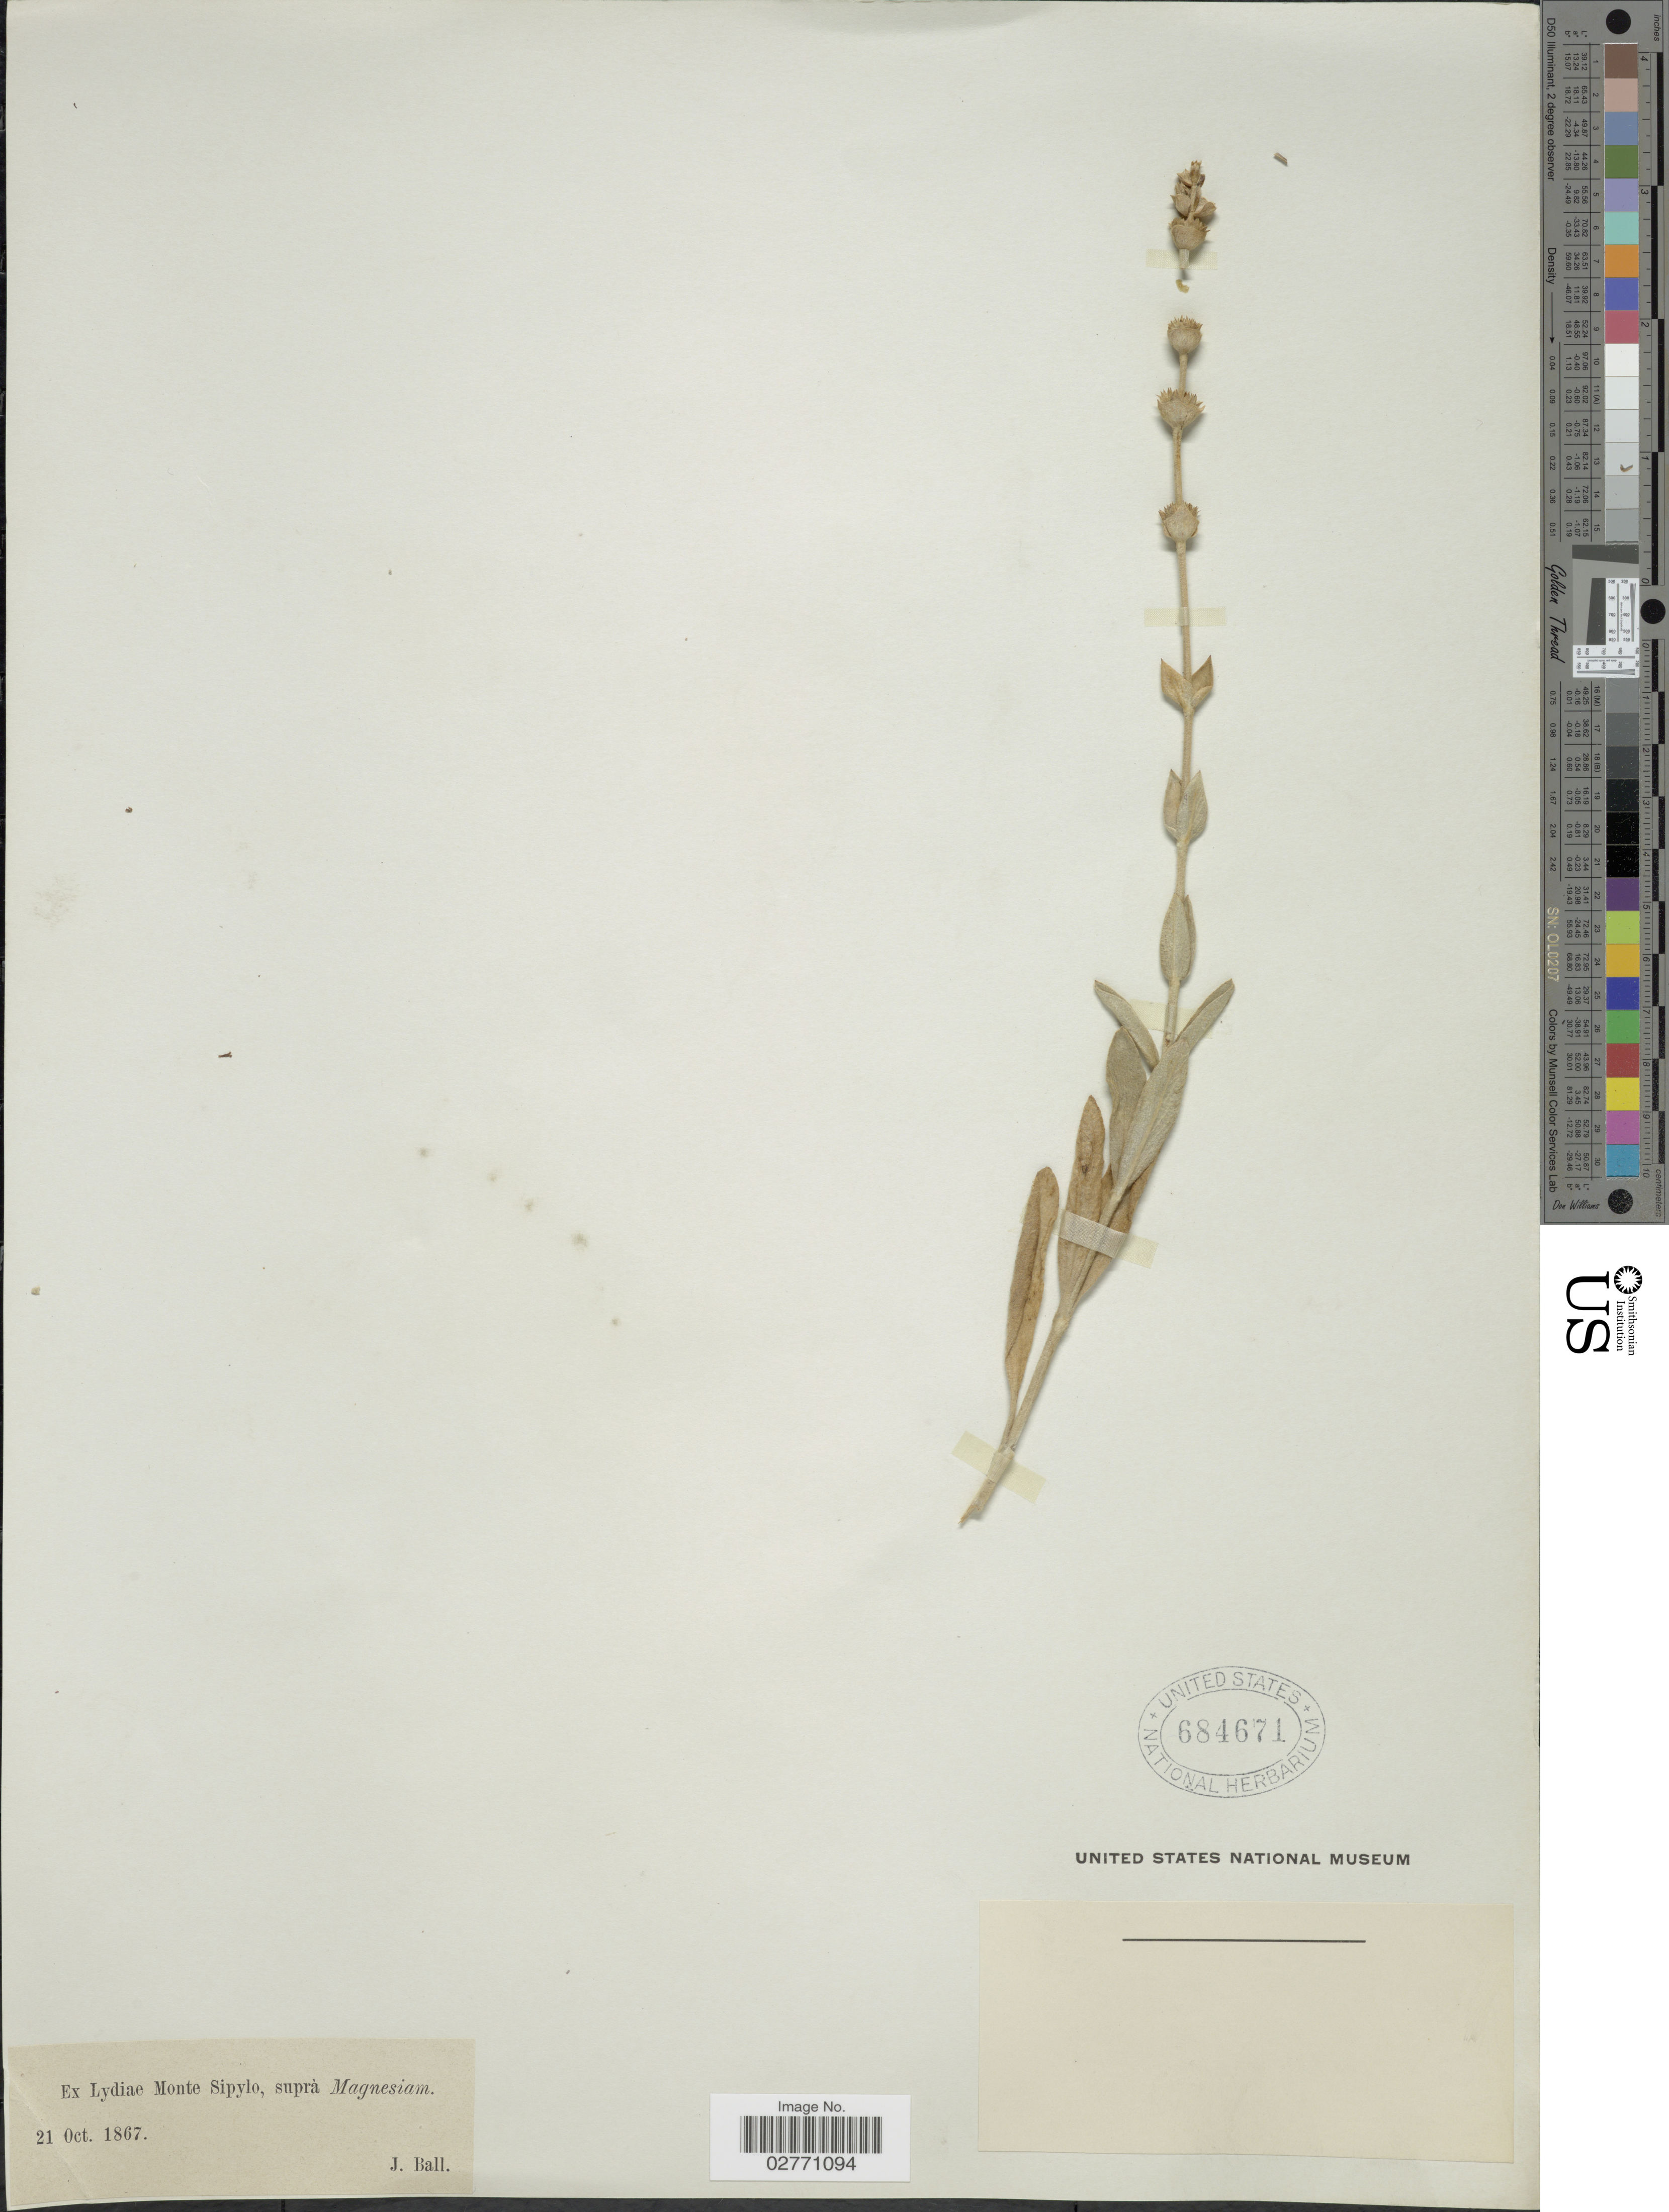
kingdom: Plantae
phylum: Tracheophyta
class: Magnoliopsida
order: Lamiales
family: Lamiaceae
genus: Sideritis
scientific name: Sideritis sp.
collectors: J. Ball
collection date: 1867-10-21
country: Turkey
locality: Ex Lydiae Monte Sipylo, suprà Magnesiam.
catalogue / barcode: US 684617